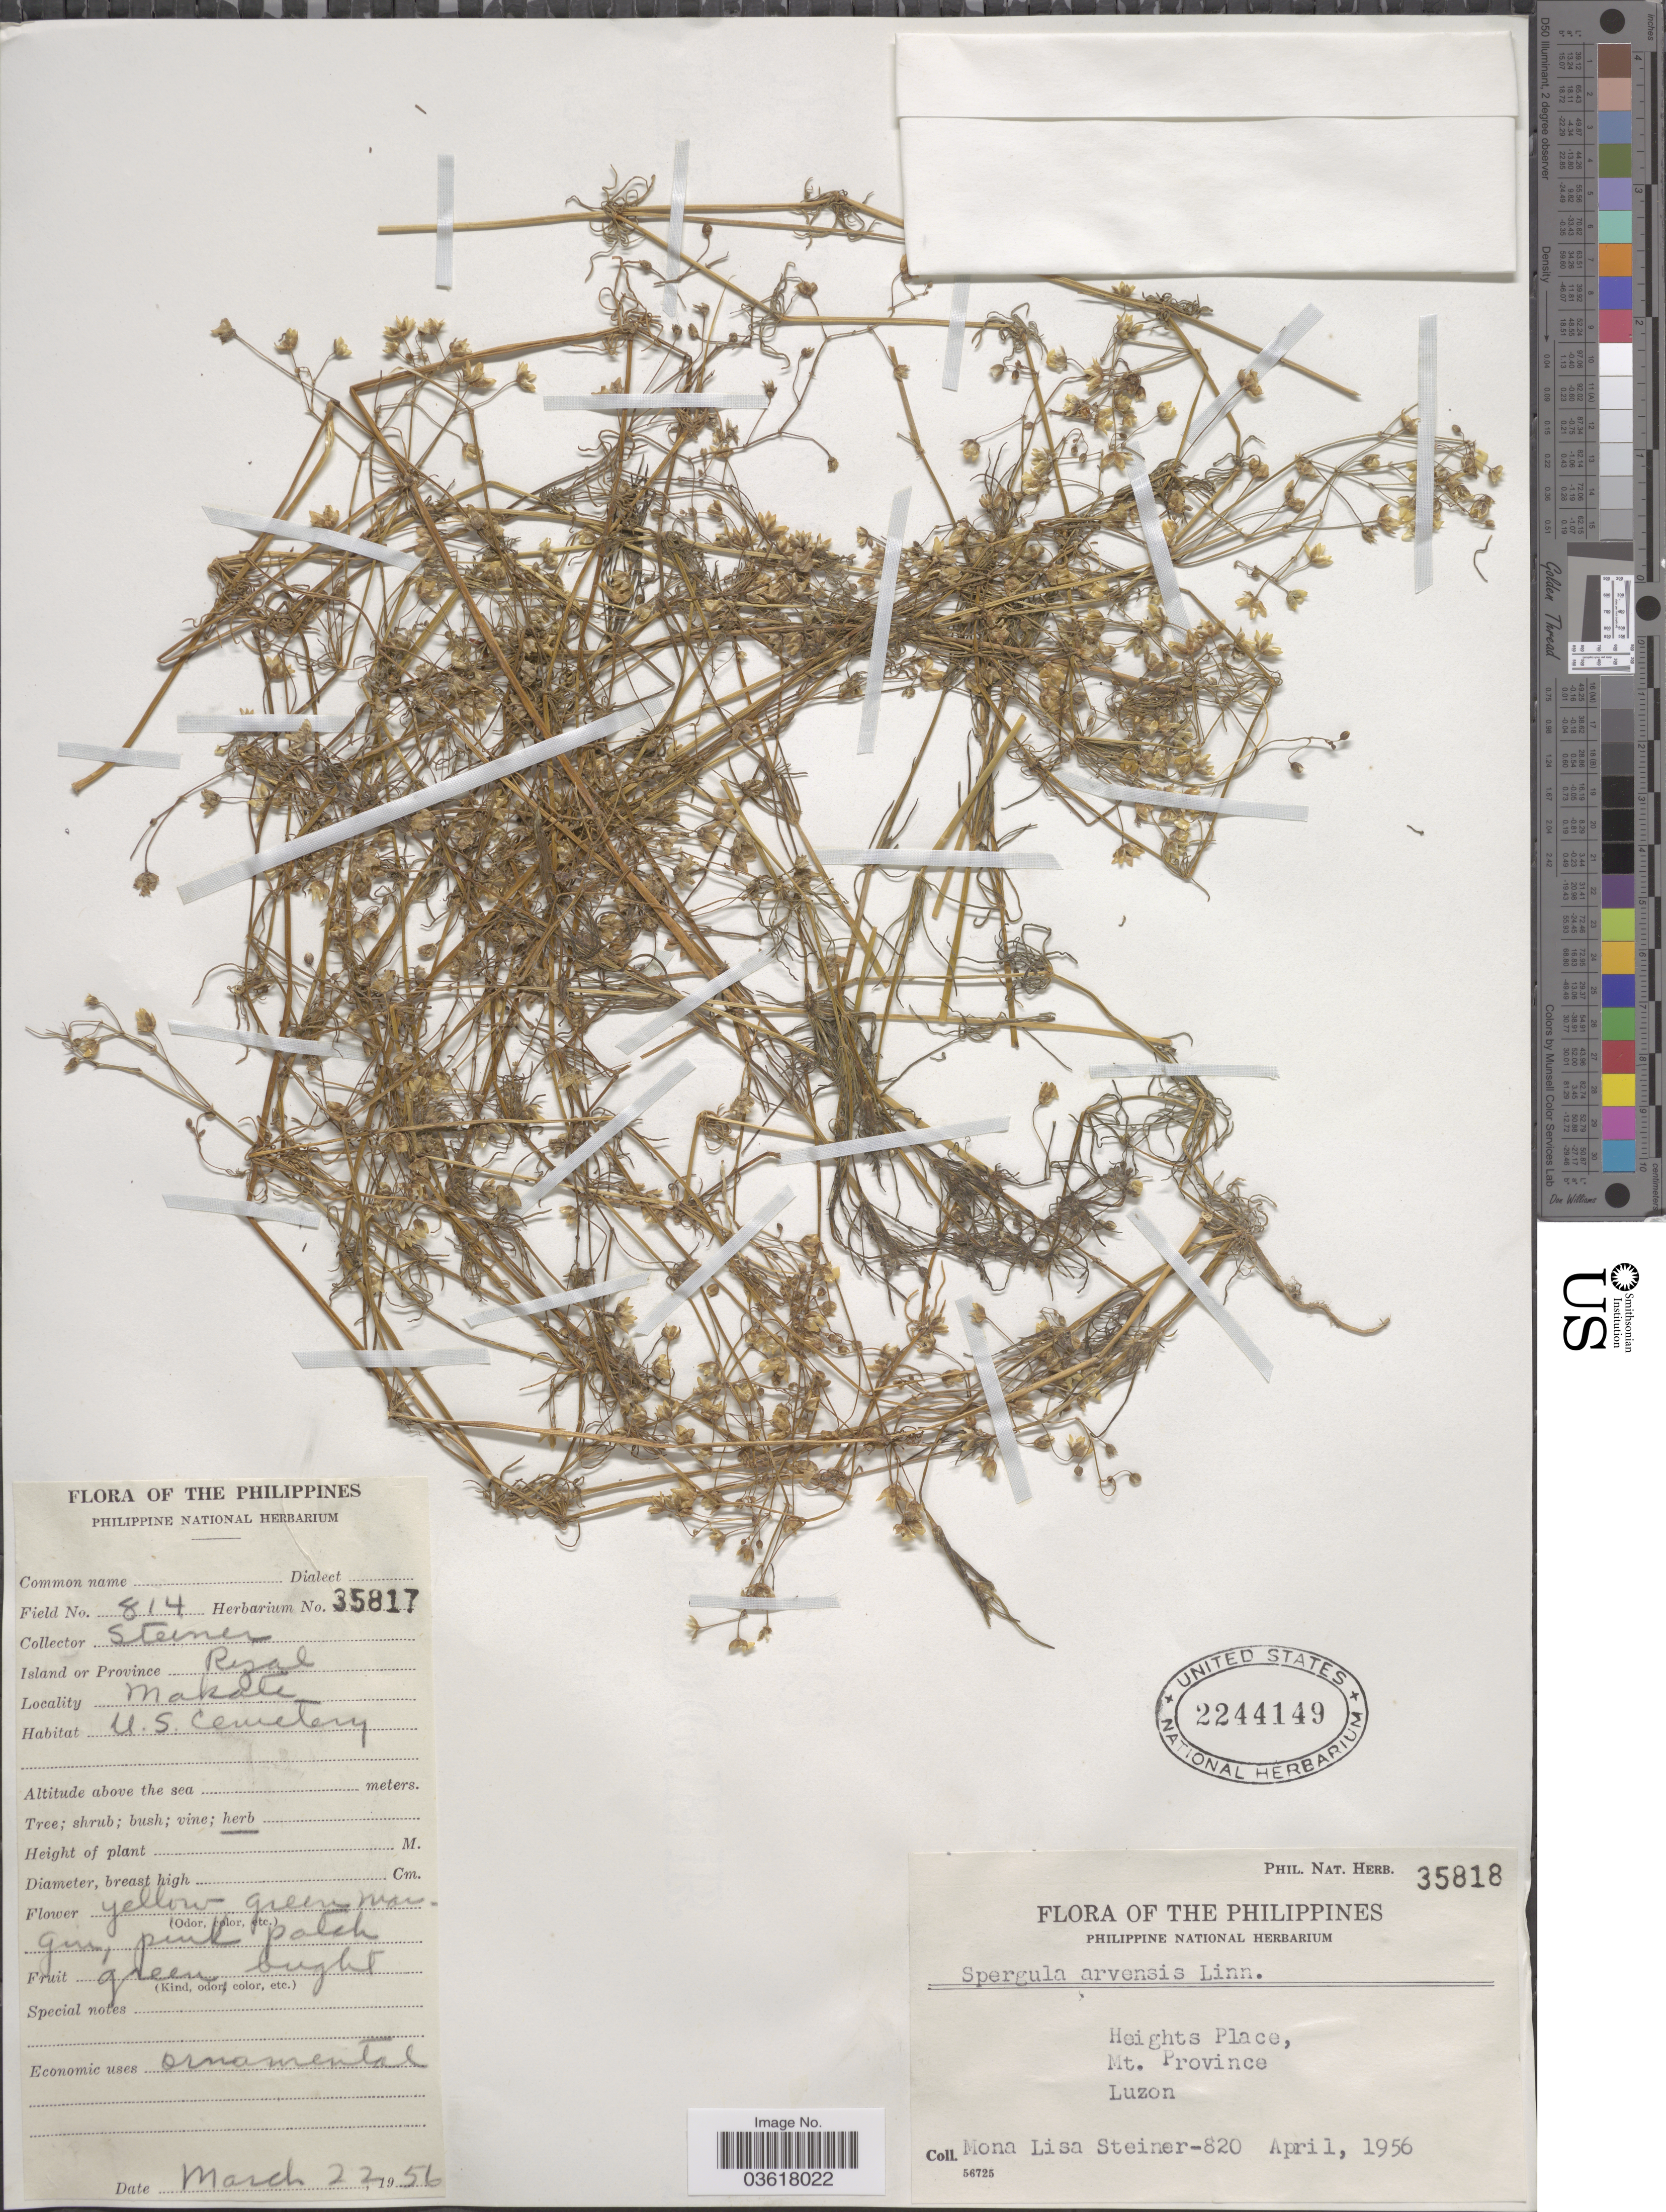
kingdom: Plantae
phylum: Tracheophyta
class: Magnoliopsida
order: Caryophyllales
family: Caryophyllaceae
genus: Spergula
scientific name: Spergula arvensis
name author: L.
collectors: M. Steiner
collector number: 820/ Phil. Nat. Herb. 35818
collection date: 1956-04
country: Philippines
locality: Heights Place, Mt. Province. Luzon.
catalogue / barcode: US 2244149